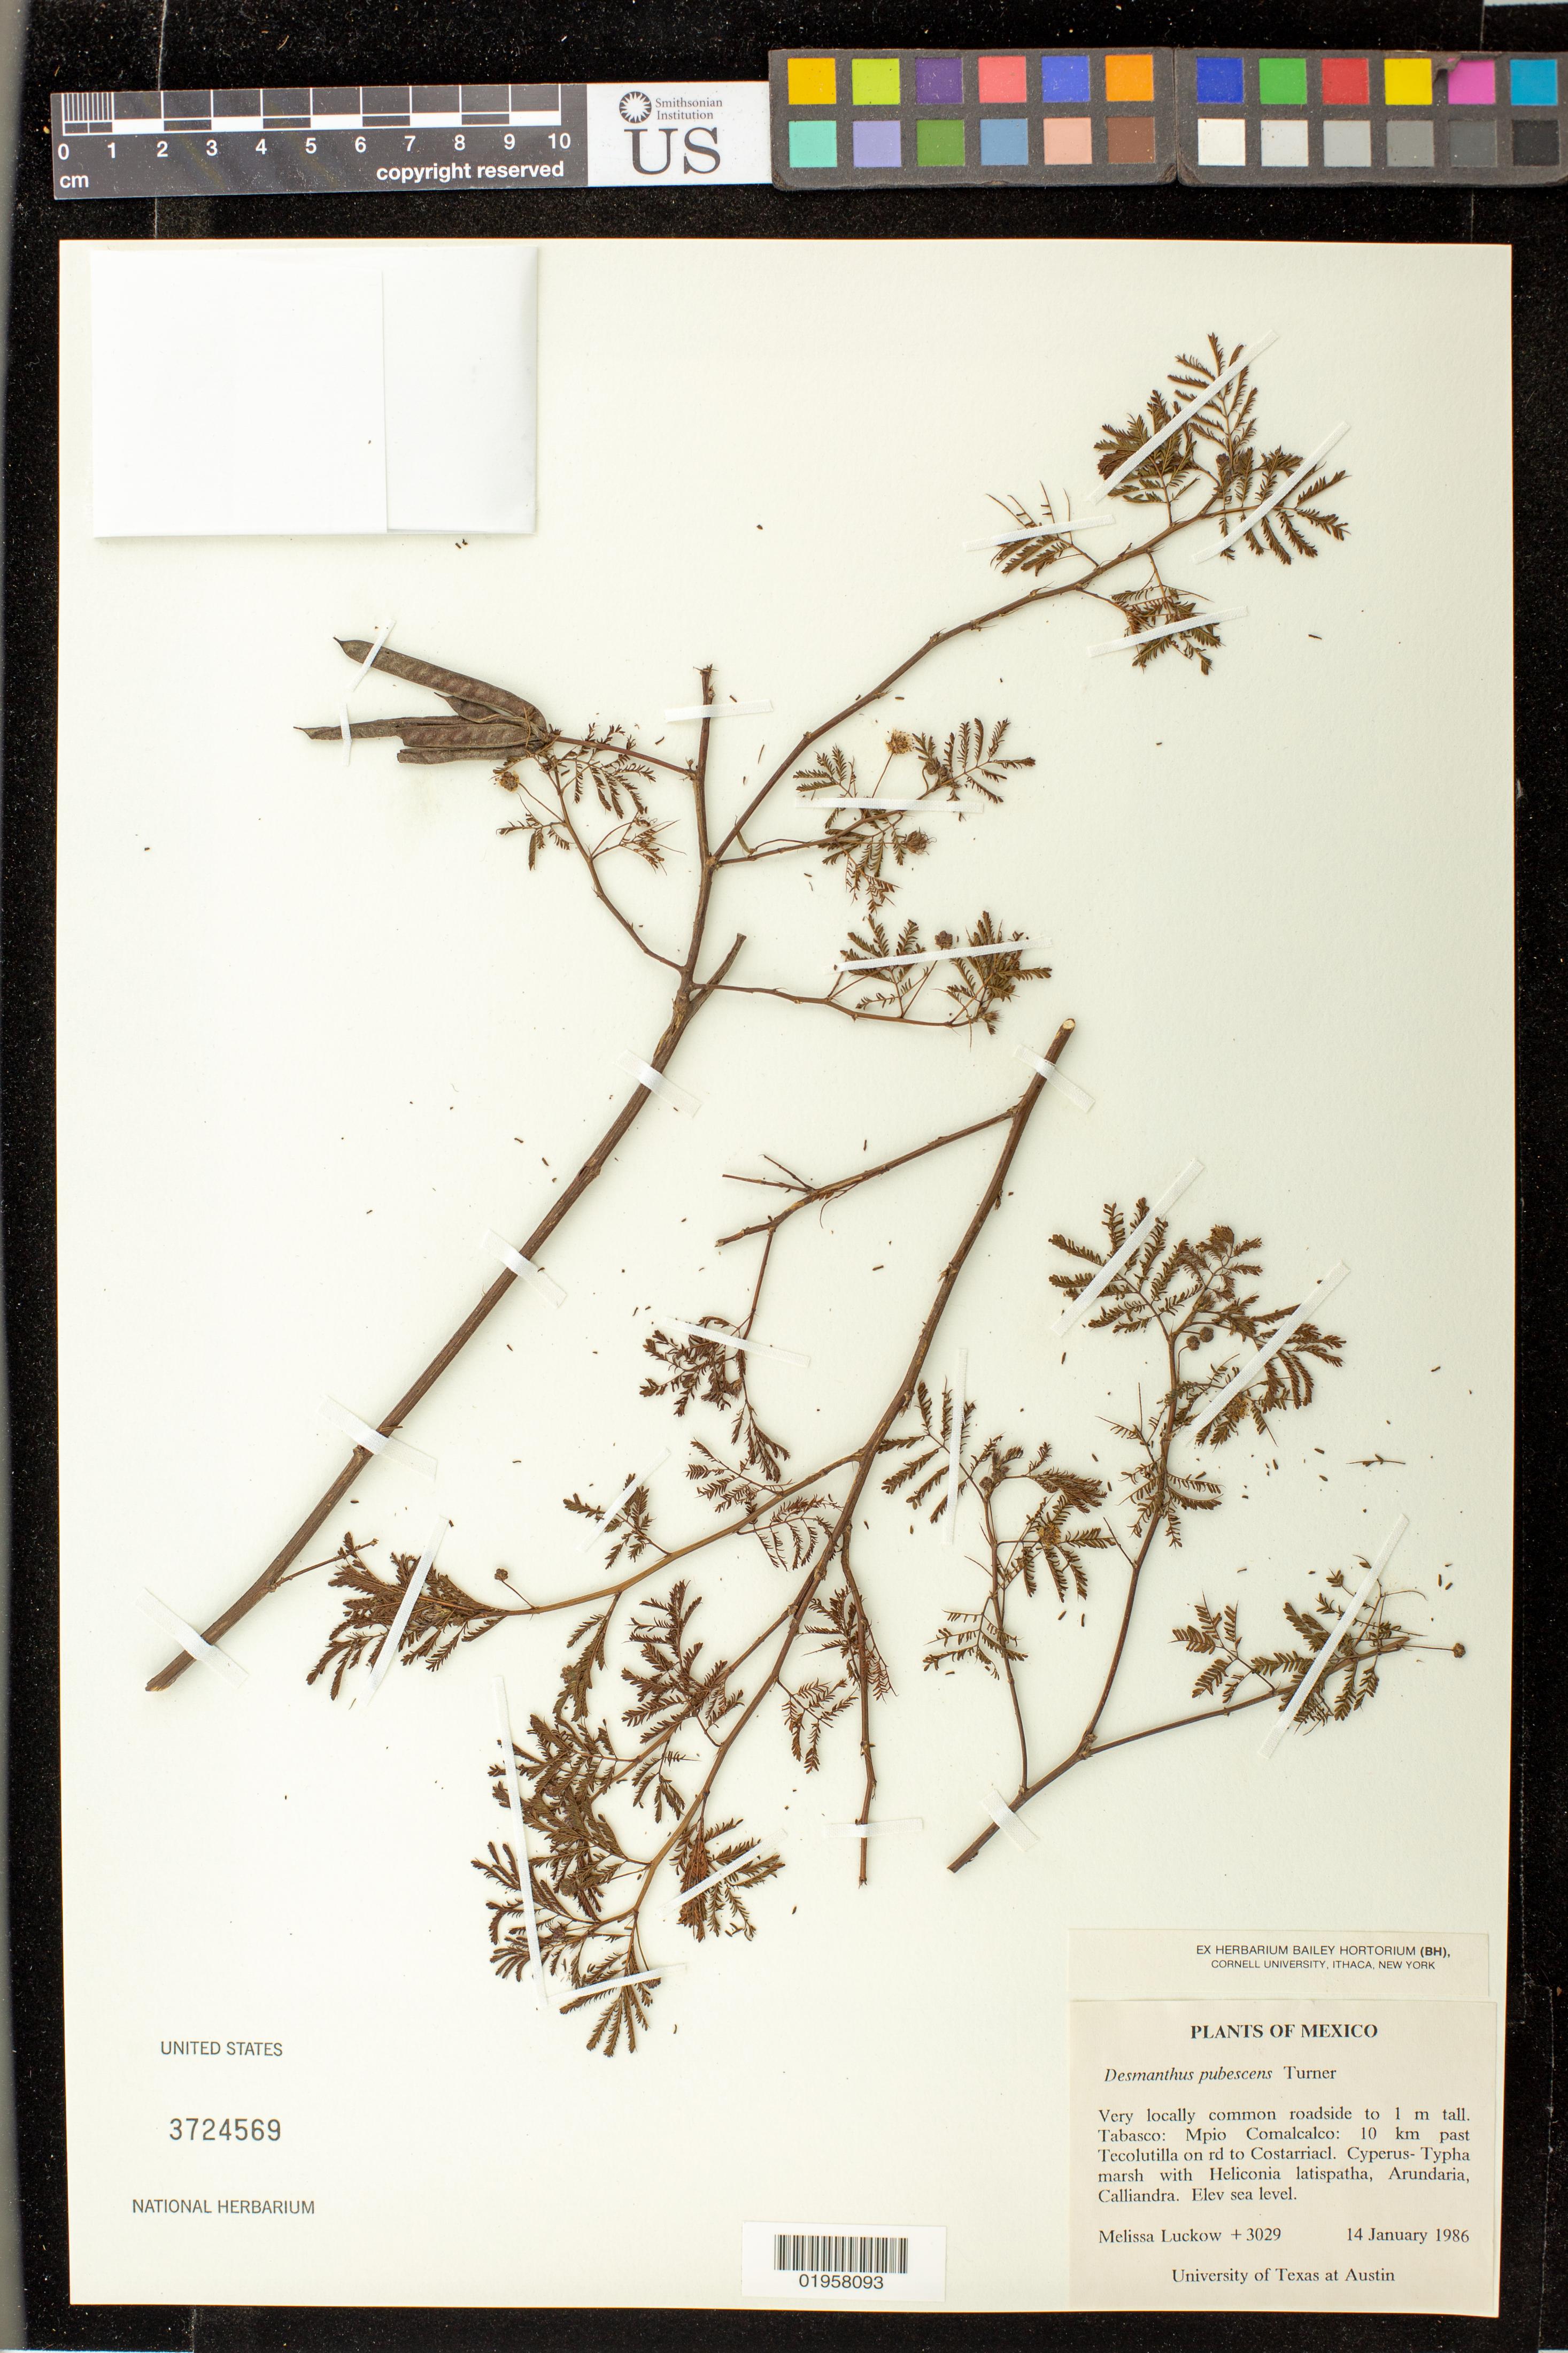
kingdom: Plantae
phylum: Tracheophyta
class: Magnoliopsida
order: Fabales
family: Fabaceae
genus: Desmanthus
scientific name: Desmanthus pubescens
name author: B.L. Turner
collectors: M. A. Luckow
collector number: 3029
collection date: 1986-01-14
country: Mexico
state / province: Tabasco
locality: Mpio Comalcalco: 10 km past Tecolutilla on road to Costarriacl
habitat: Cyperus-Typha marsh with Heliconia latispatha, Arundaria, Calliandra. Very locally common roadside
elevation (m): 0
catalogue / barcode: US 3724569